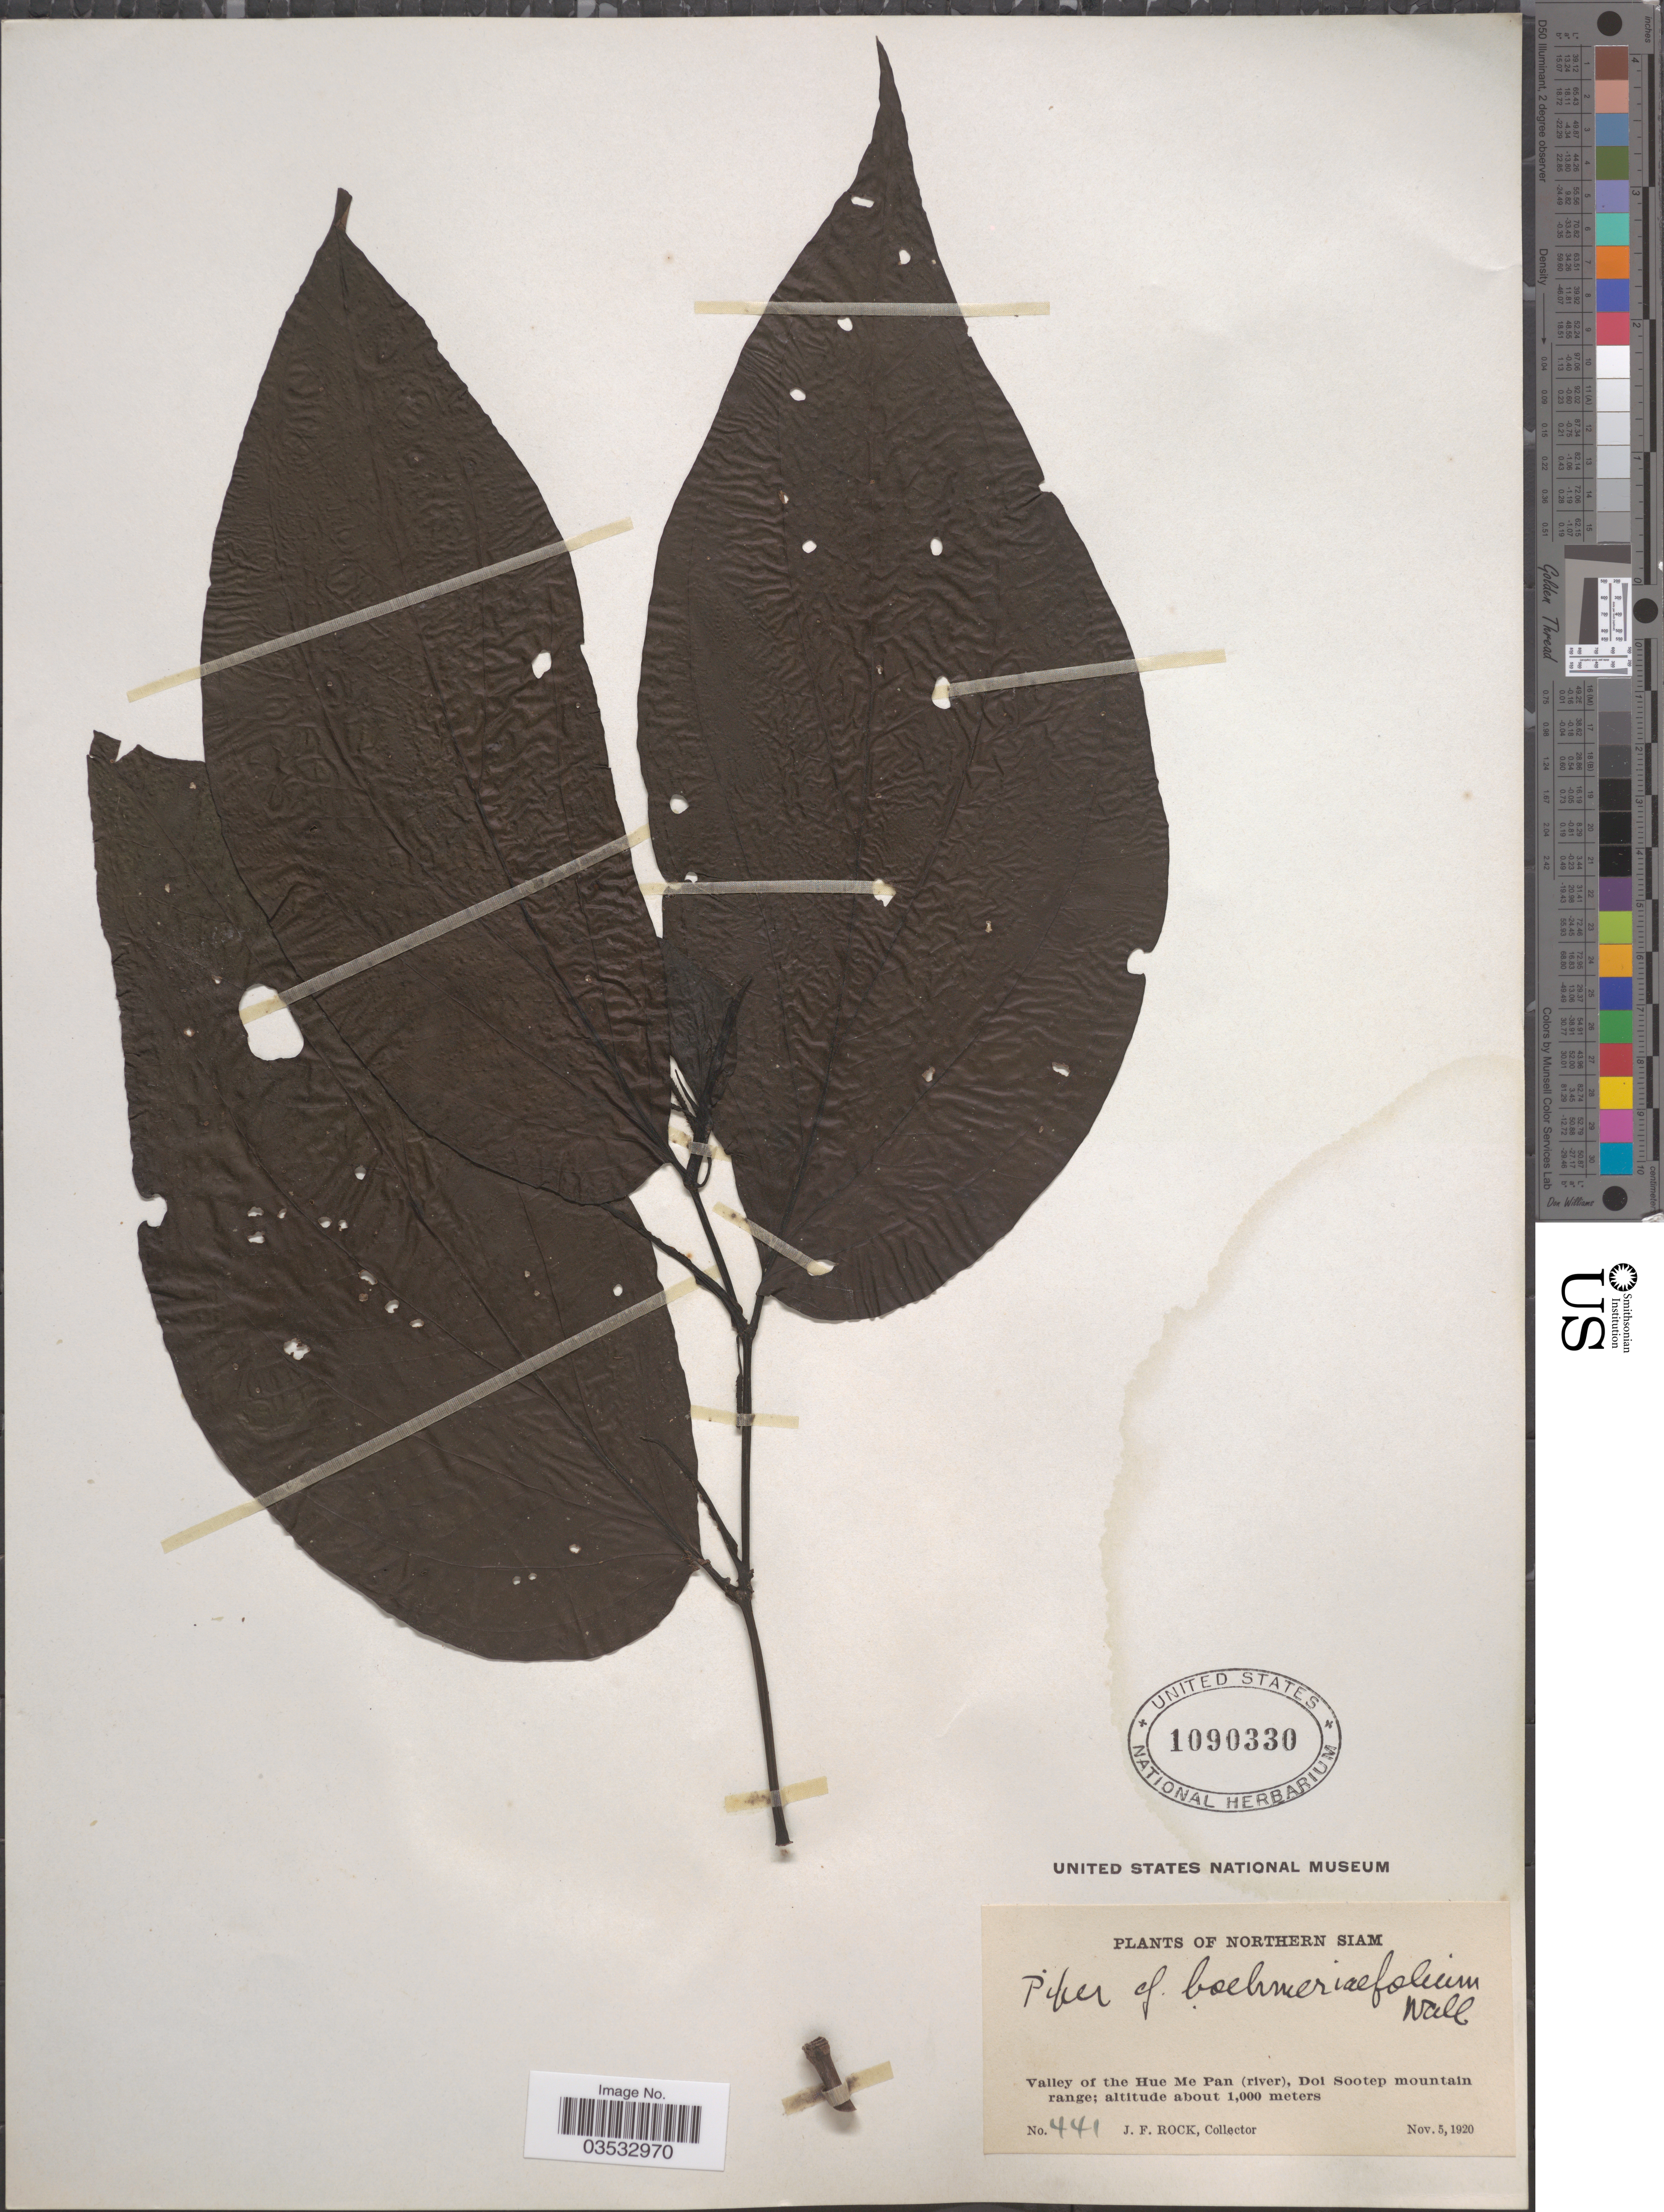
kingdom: Plantae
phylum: Tracheophyta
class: Magnoliopsida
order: Piperales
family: Piperaceae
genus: Piper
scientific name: Piper boehmeriifolium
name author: (Miq.) C. DC. ex Wall.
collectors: J. Rock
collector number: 441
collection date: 1920-11-05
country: Thailand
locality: Northern Siam. Valley of the Hue Me Pan (river), Doi Sootep mountain range.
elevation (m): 1000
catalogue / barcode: US 1090330